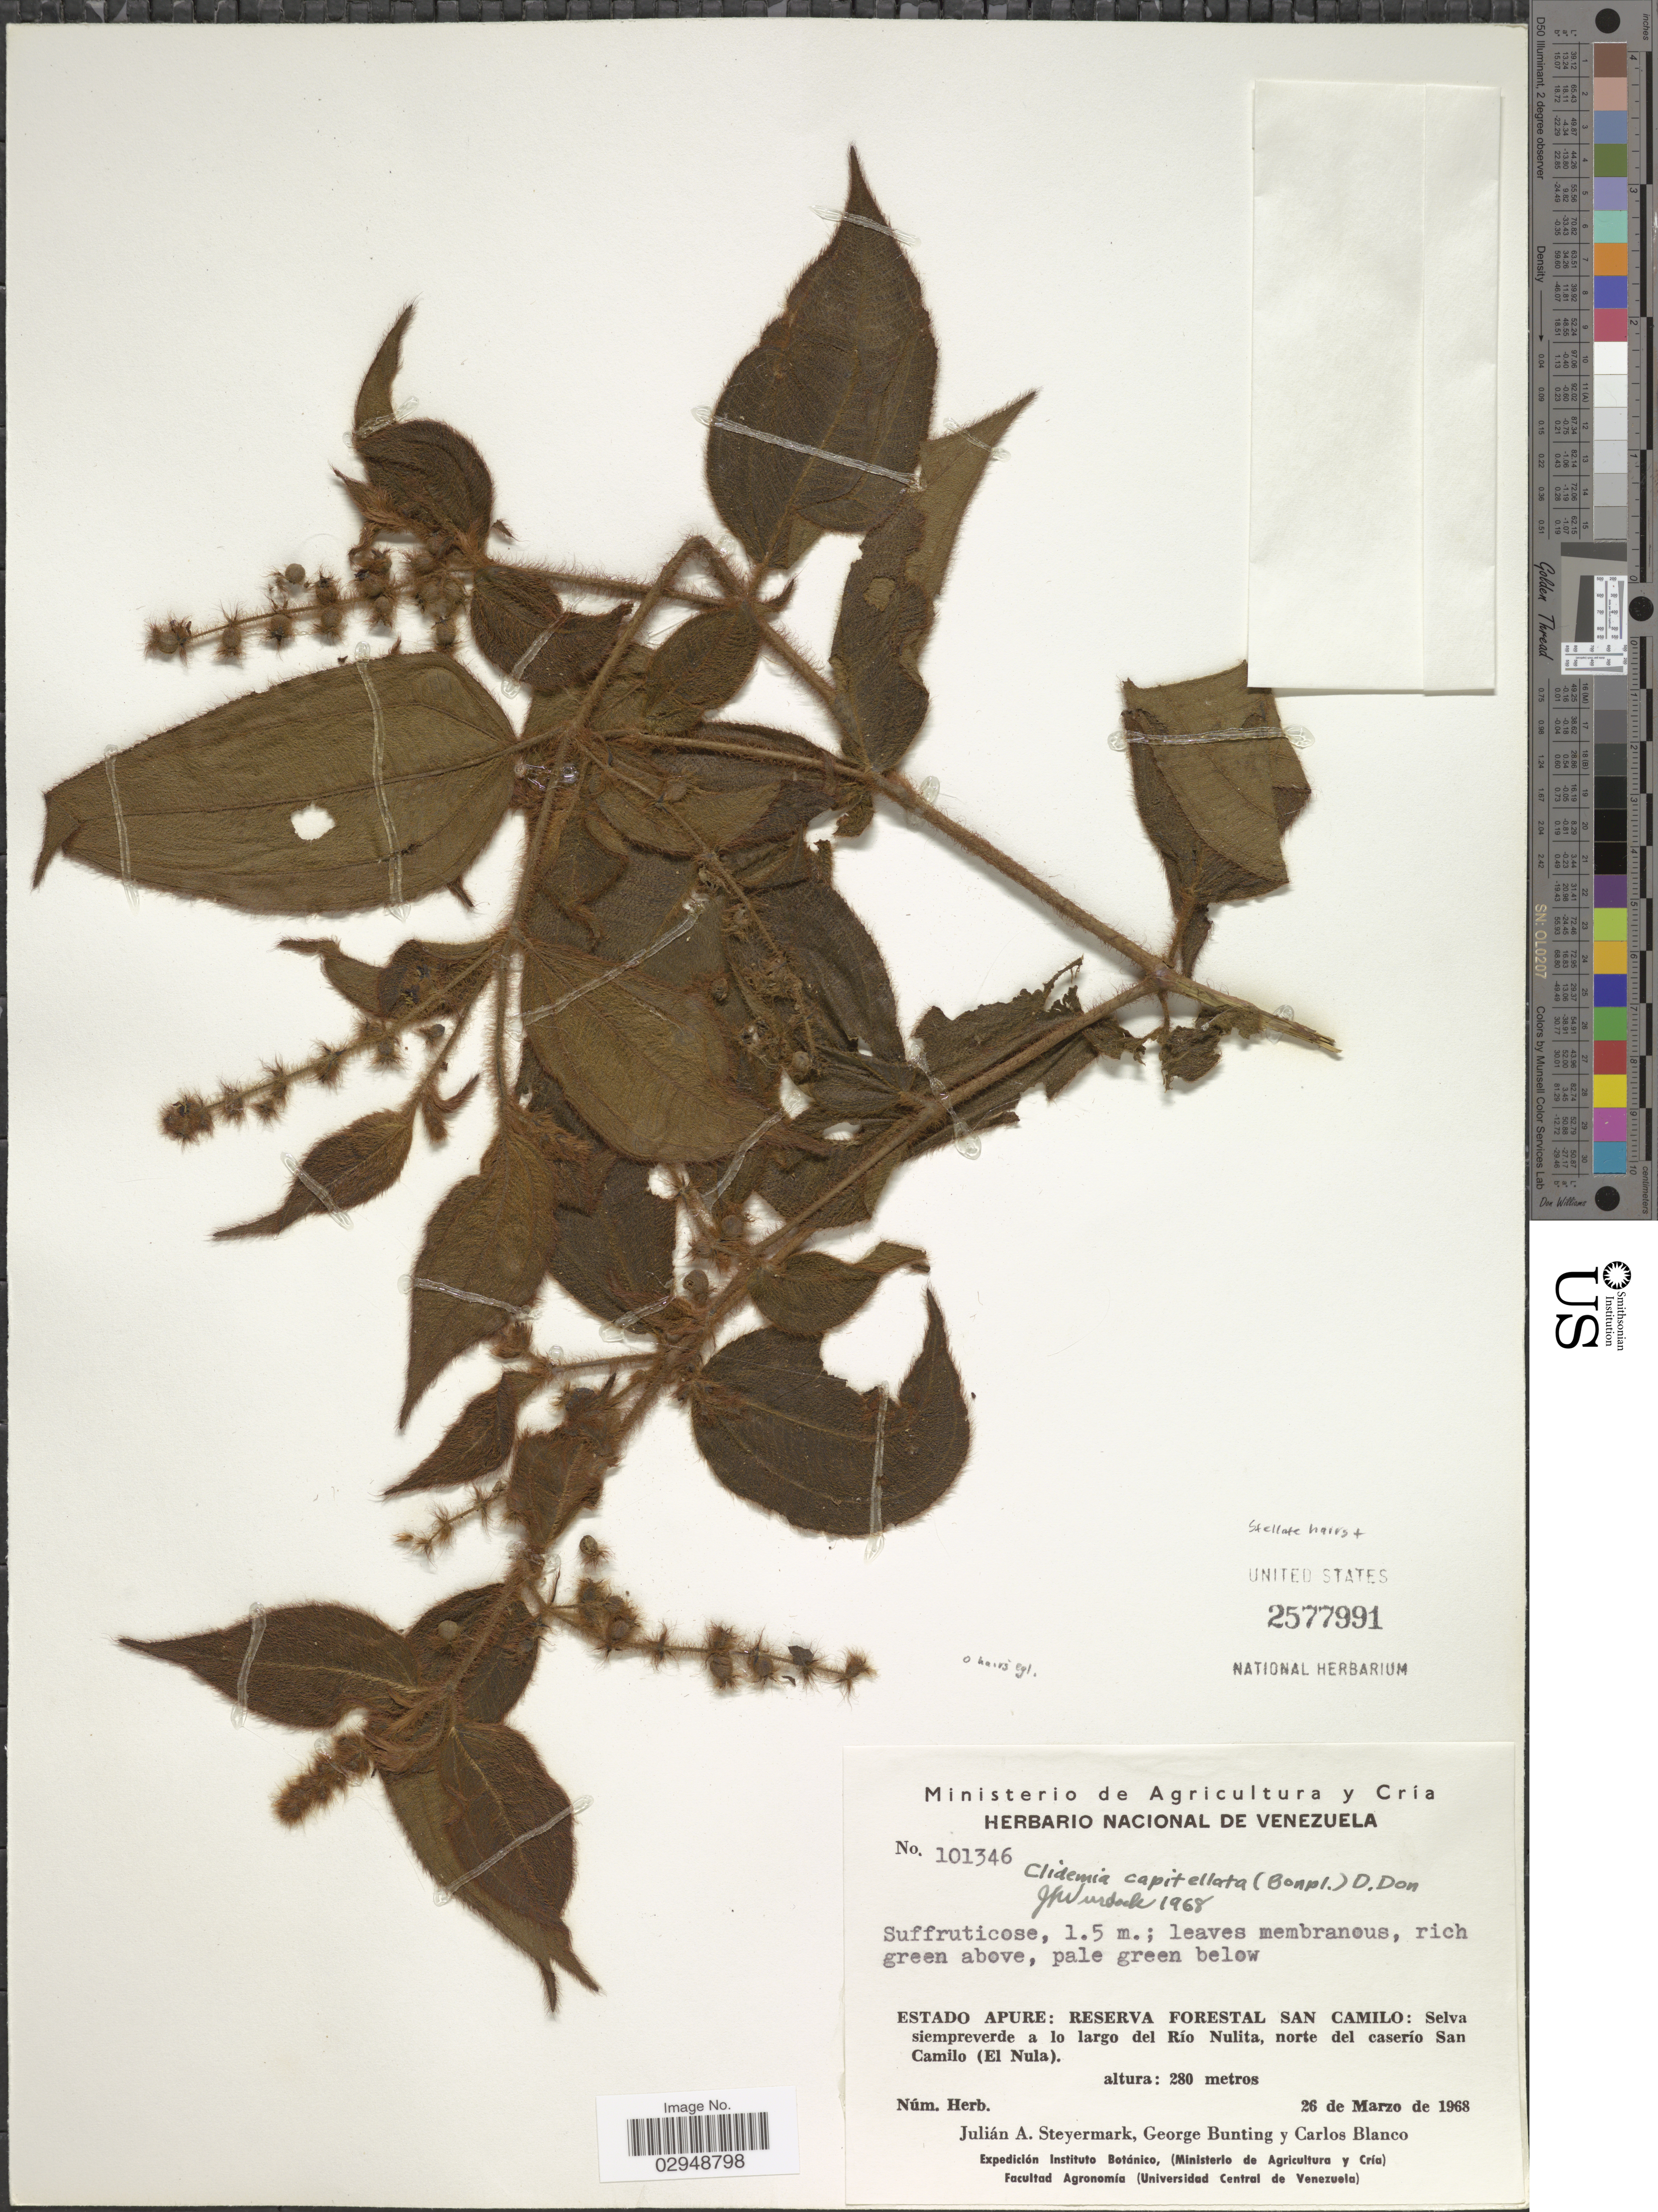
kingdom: Plantae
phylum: Tracheophyta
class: Magnoliopsida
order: Myrtales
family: Melastomataceae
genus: Clidemia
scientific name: Clidemia capitellata var. dependens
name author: (Pav. & D. Don) J.F. Macbr.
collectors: J. Steyermark, G. S. Bunting & C. Blanco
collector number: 101346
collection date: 1968-03-26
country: Venezuela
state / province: Apure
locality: Estado Apure: Reserva Forestal San Camilo: Selva siempreverde a lo largo del Río Nulita, norte del caserío San Camilo (El Nula).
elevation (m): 280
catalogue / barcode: US 2577991